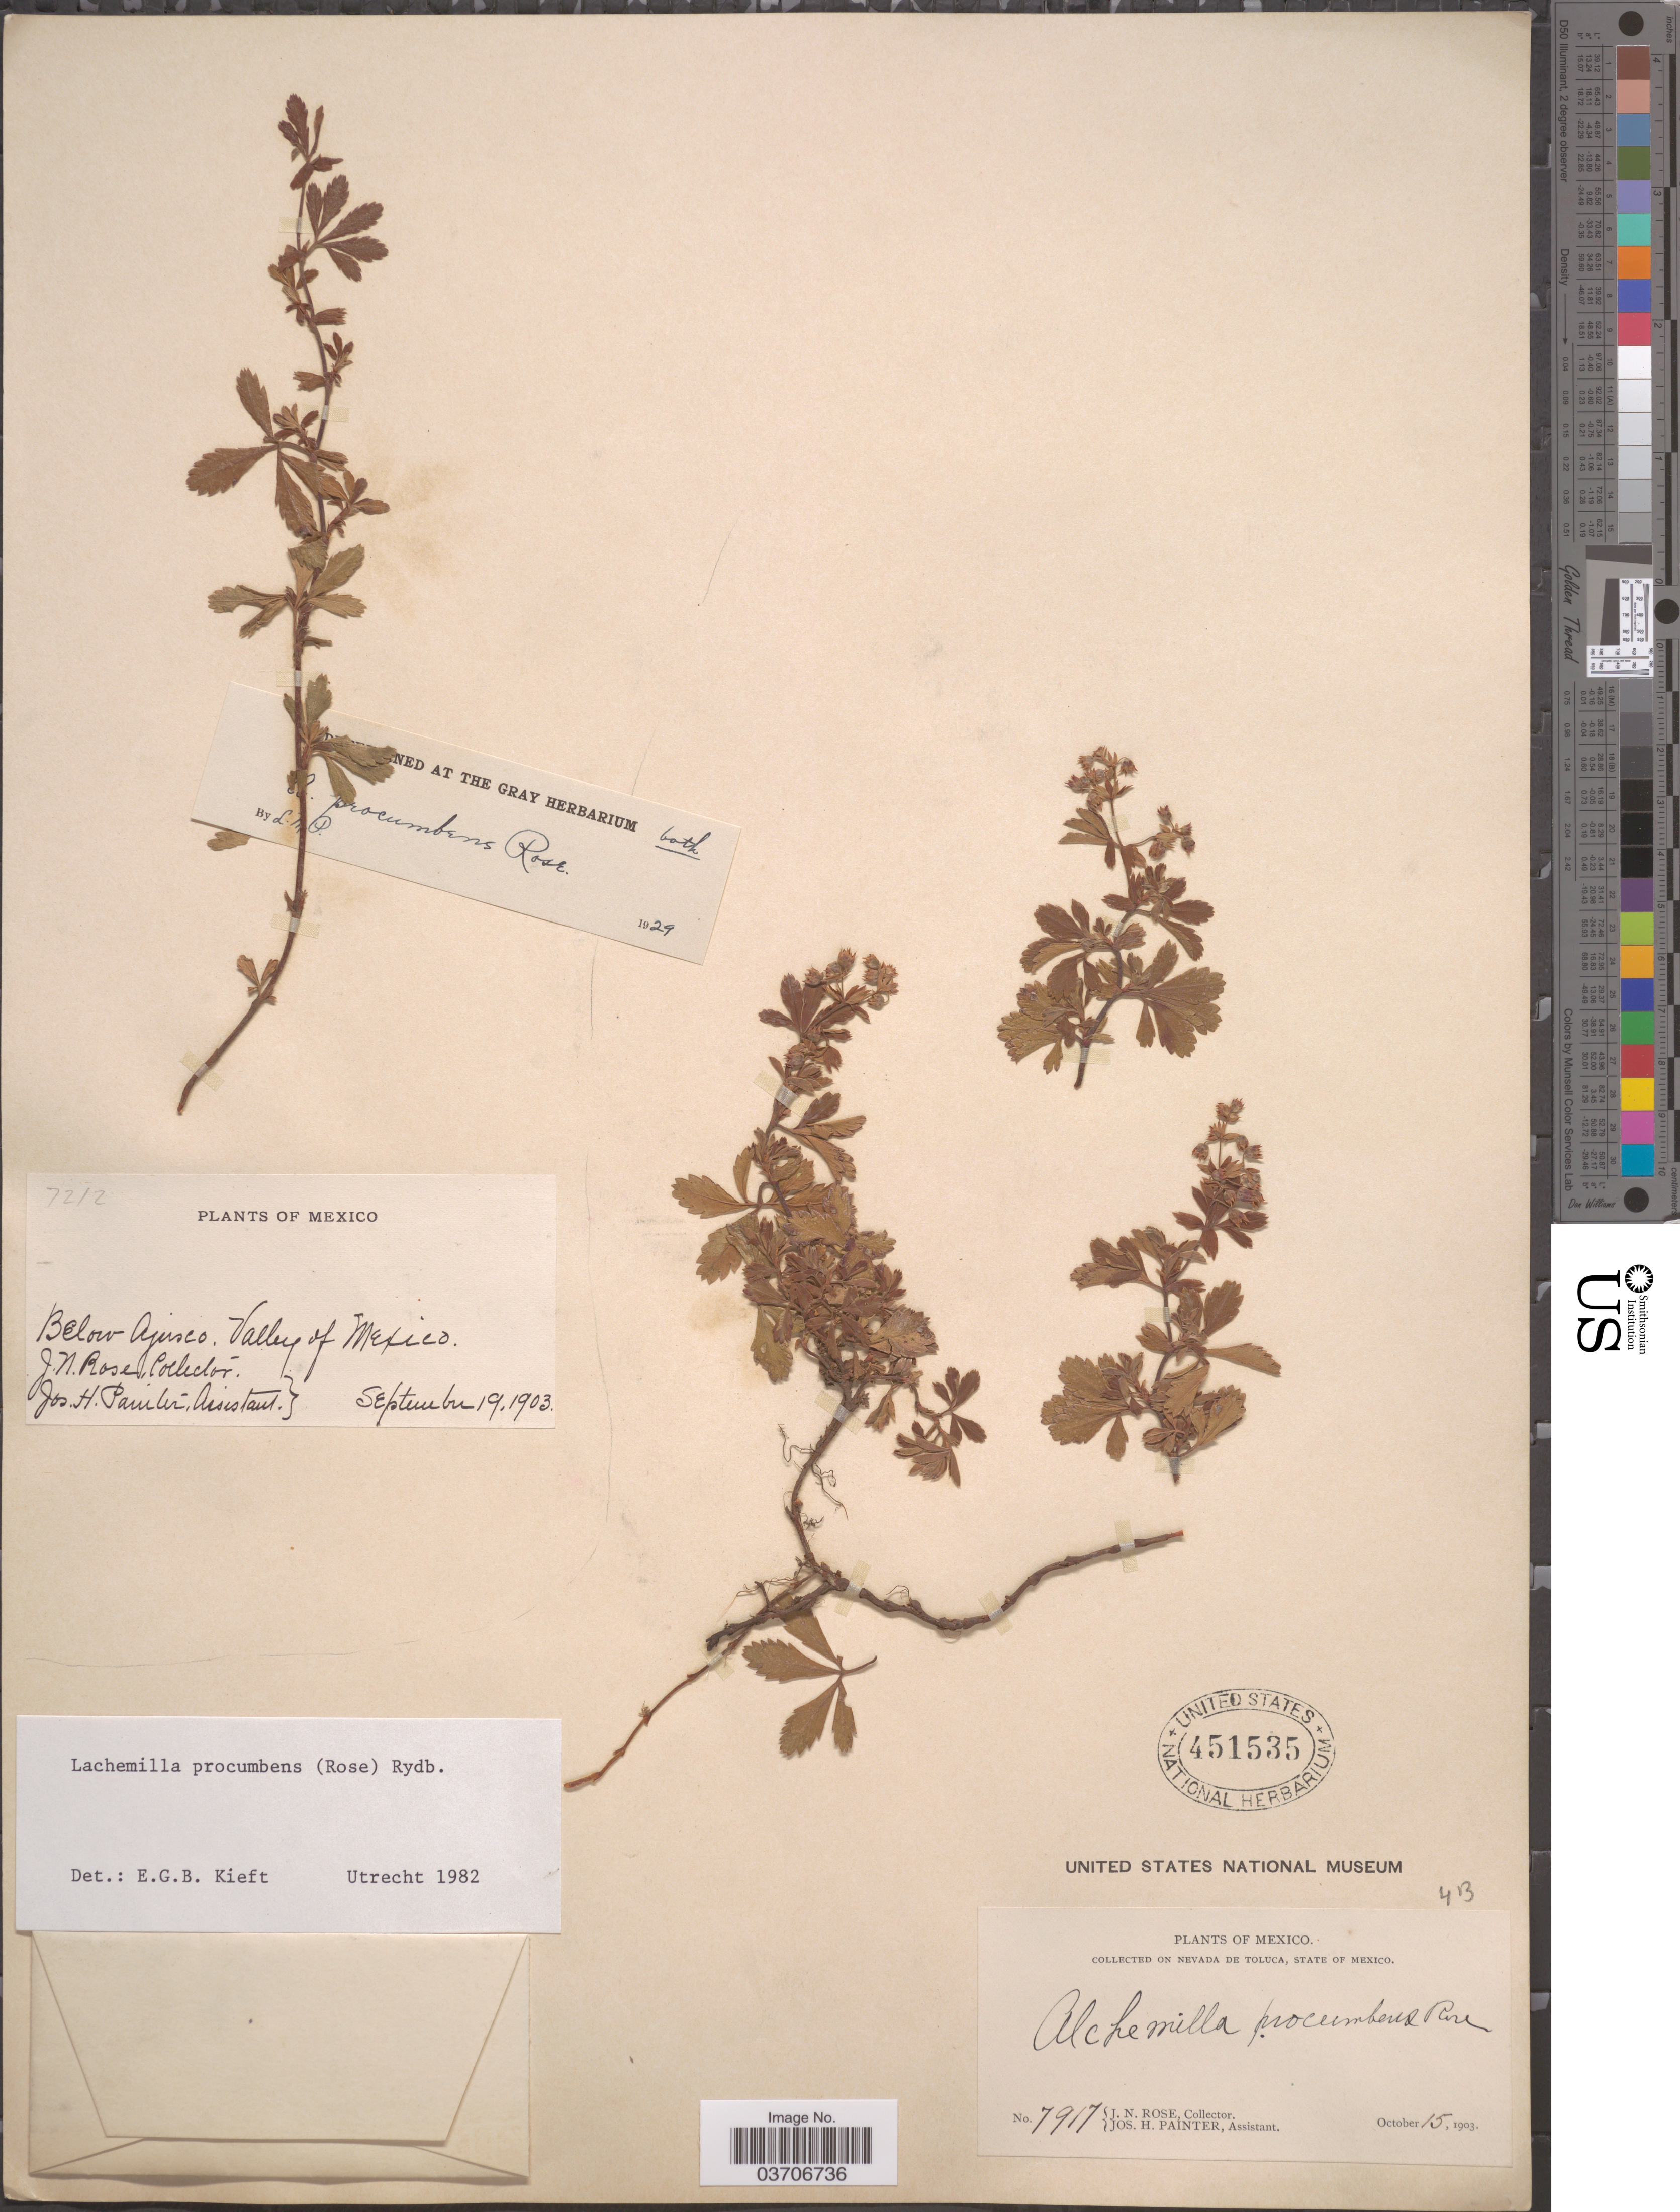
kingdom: Plantae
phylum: Tracheophyta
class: Magnoliopsida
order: Rosales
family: Rosaceae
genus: Lachemilla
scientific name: Lachemilla procumbens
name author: (Rose) Rydb.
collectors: J. N. Rose & J. H. Painter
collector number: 7917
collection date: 1903-10-15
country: Mexico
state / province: México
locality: Nevada de Toluca.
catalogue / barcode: US 451535